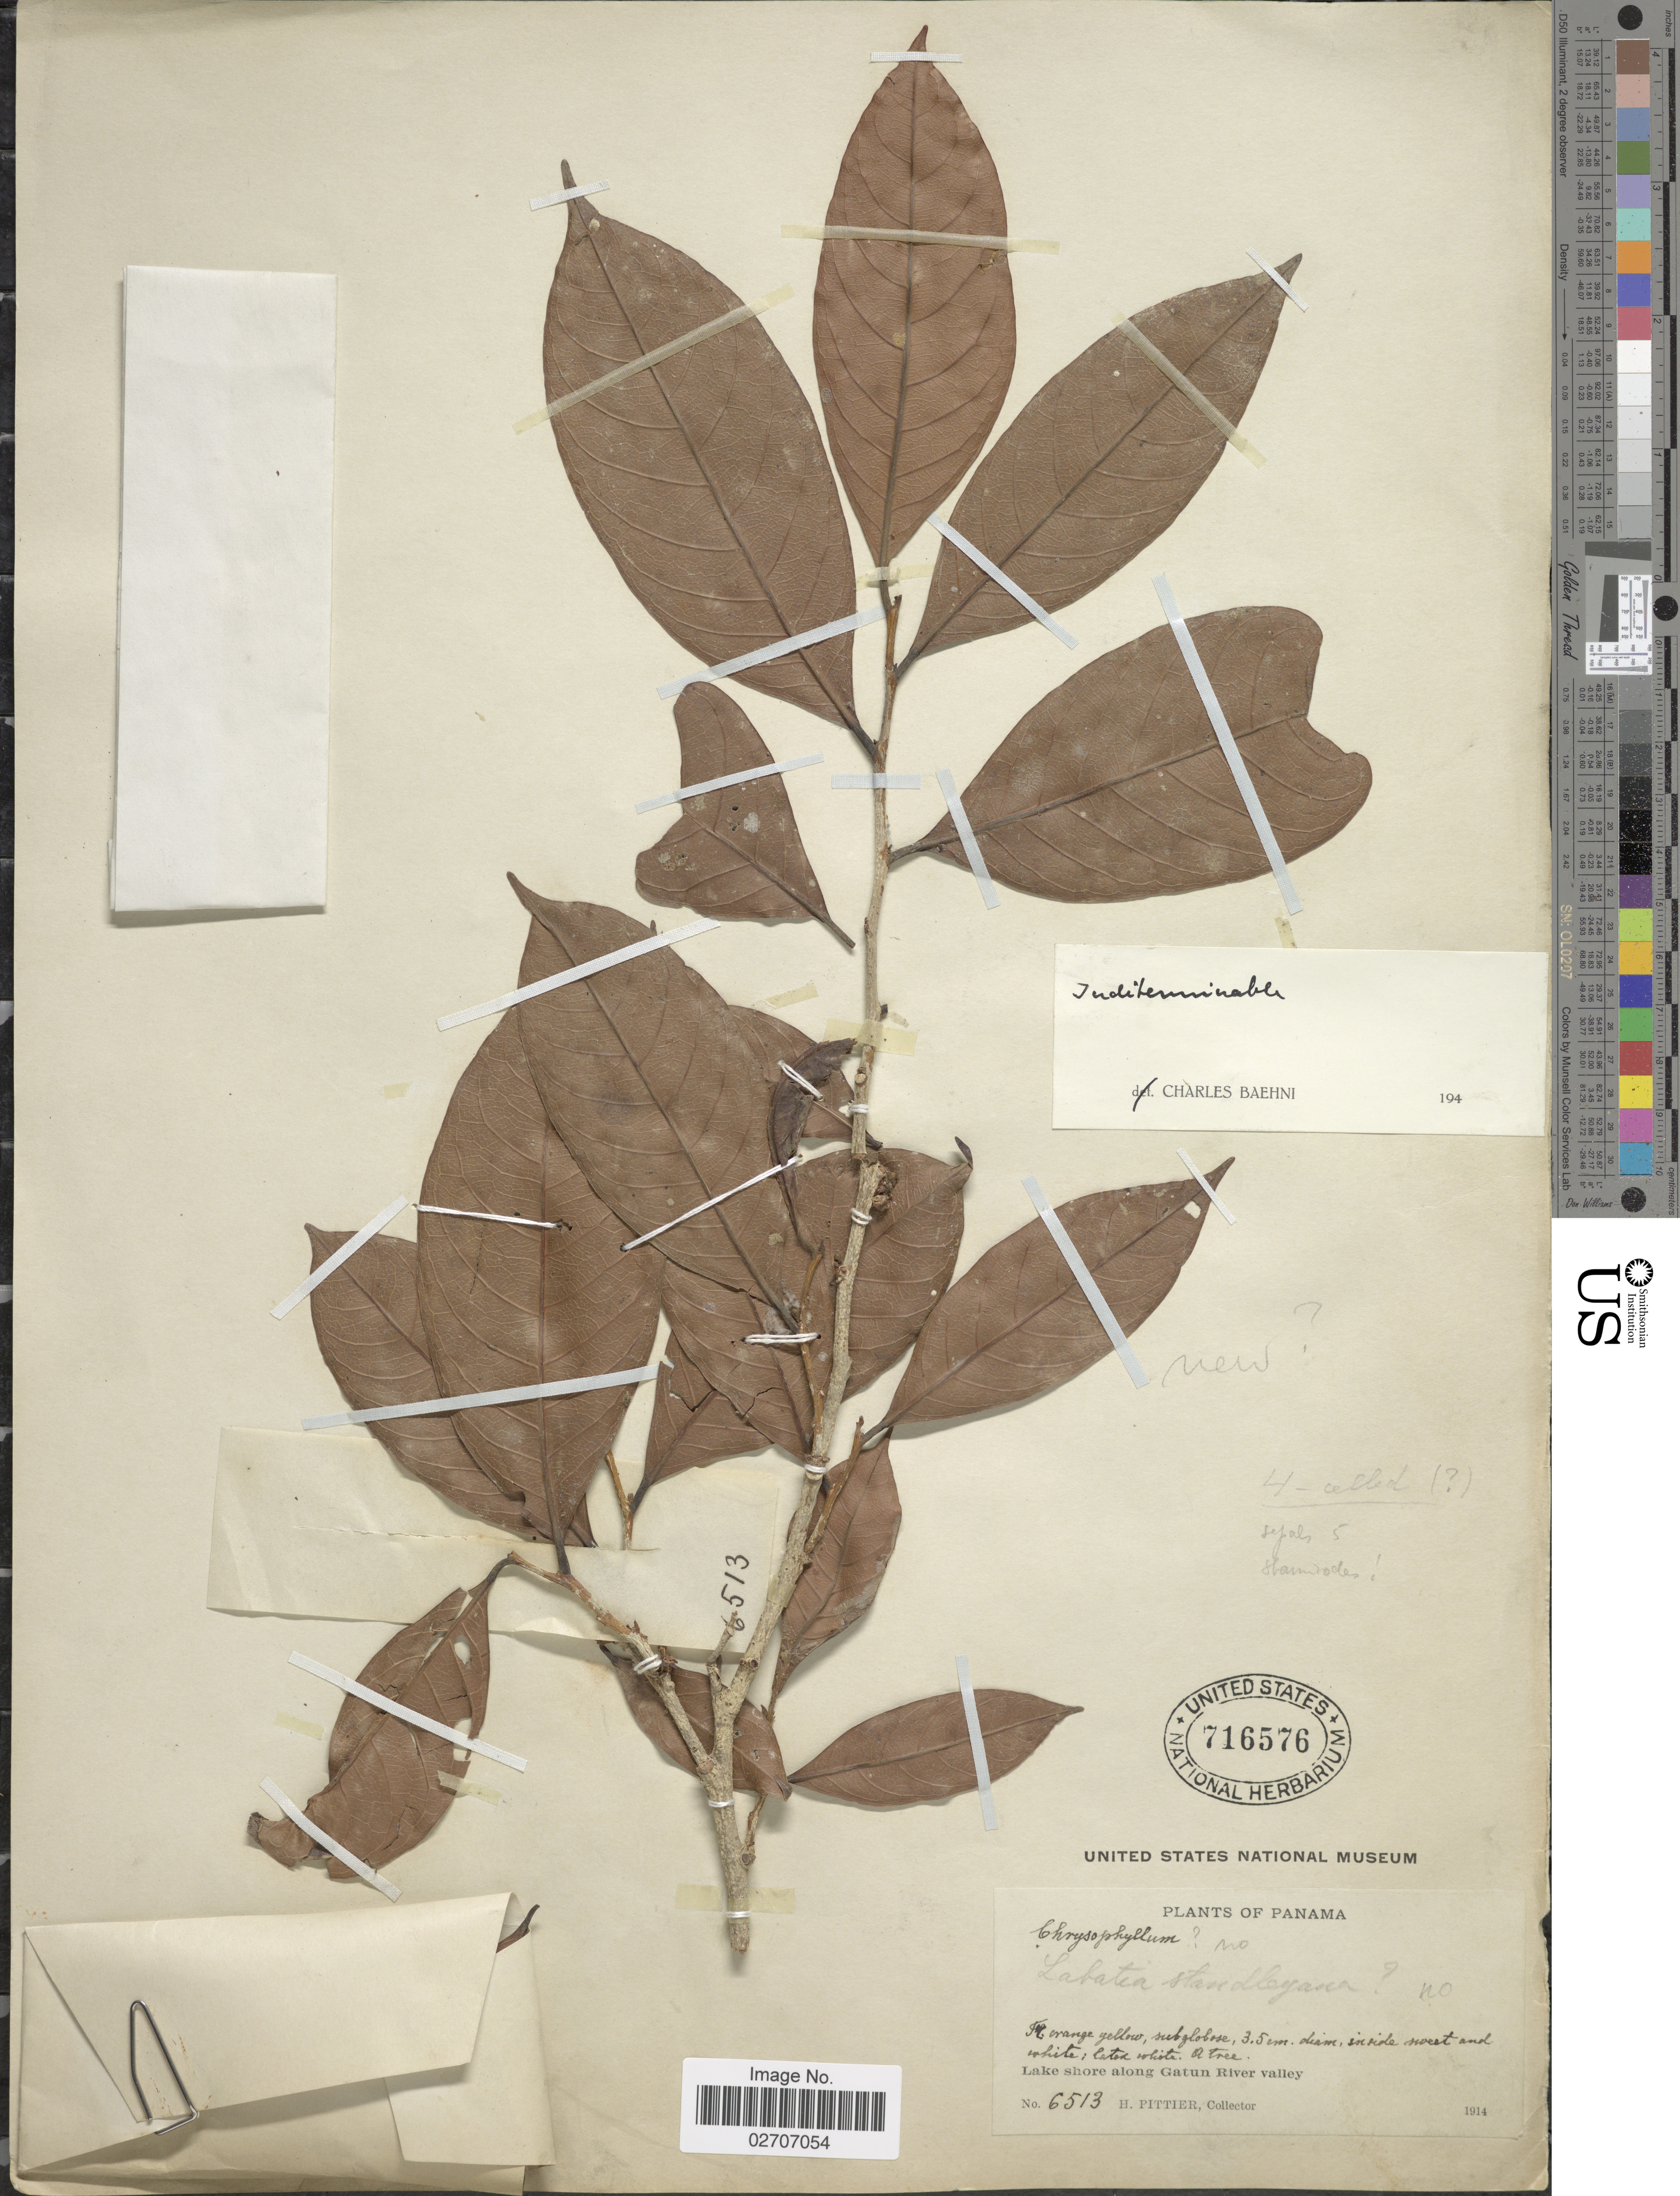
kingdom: Plantae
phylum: Tracheophyta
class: Magnoliopsida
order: Ericales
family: Sapotaceae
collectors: H. F. Pittier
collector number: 6513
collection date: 1914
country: Panama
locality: Lake shore along Gatun River valley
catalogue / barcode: US 716576